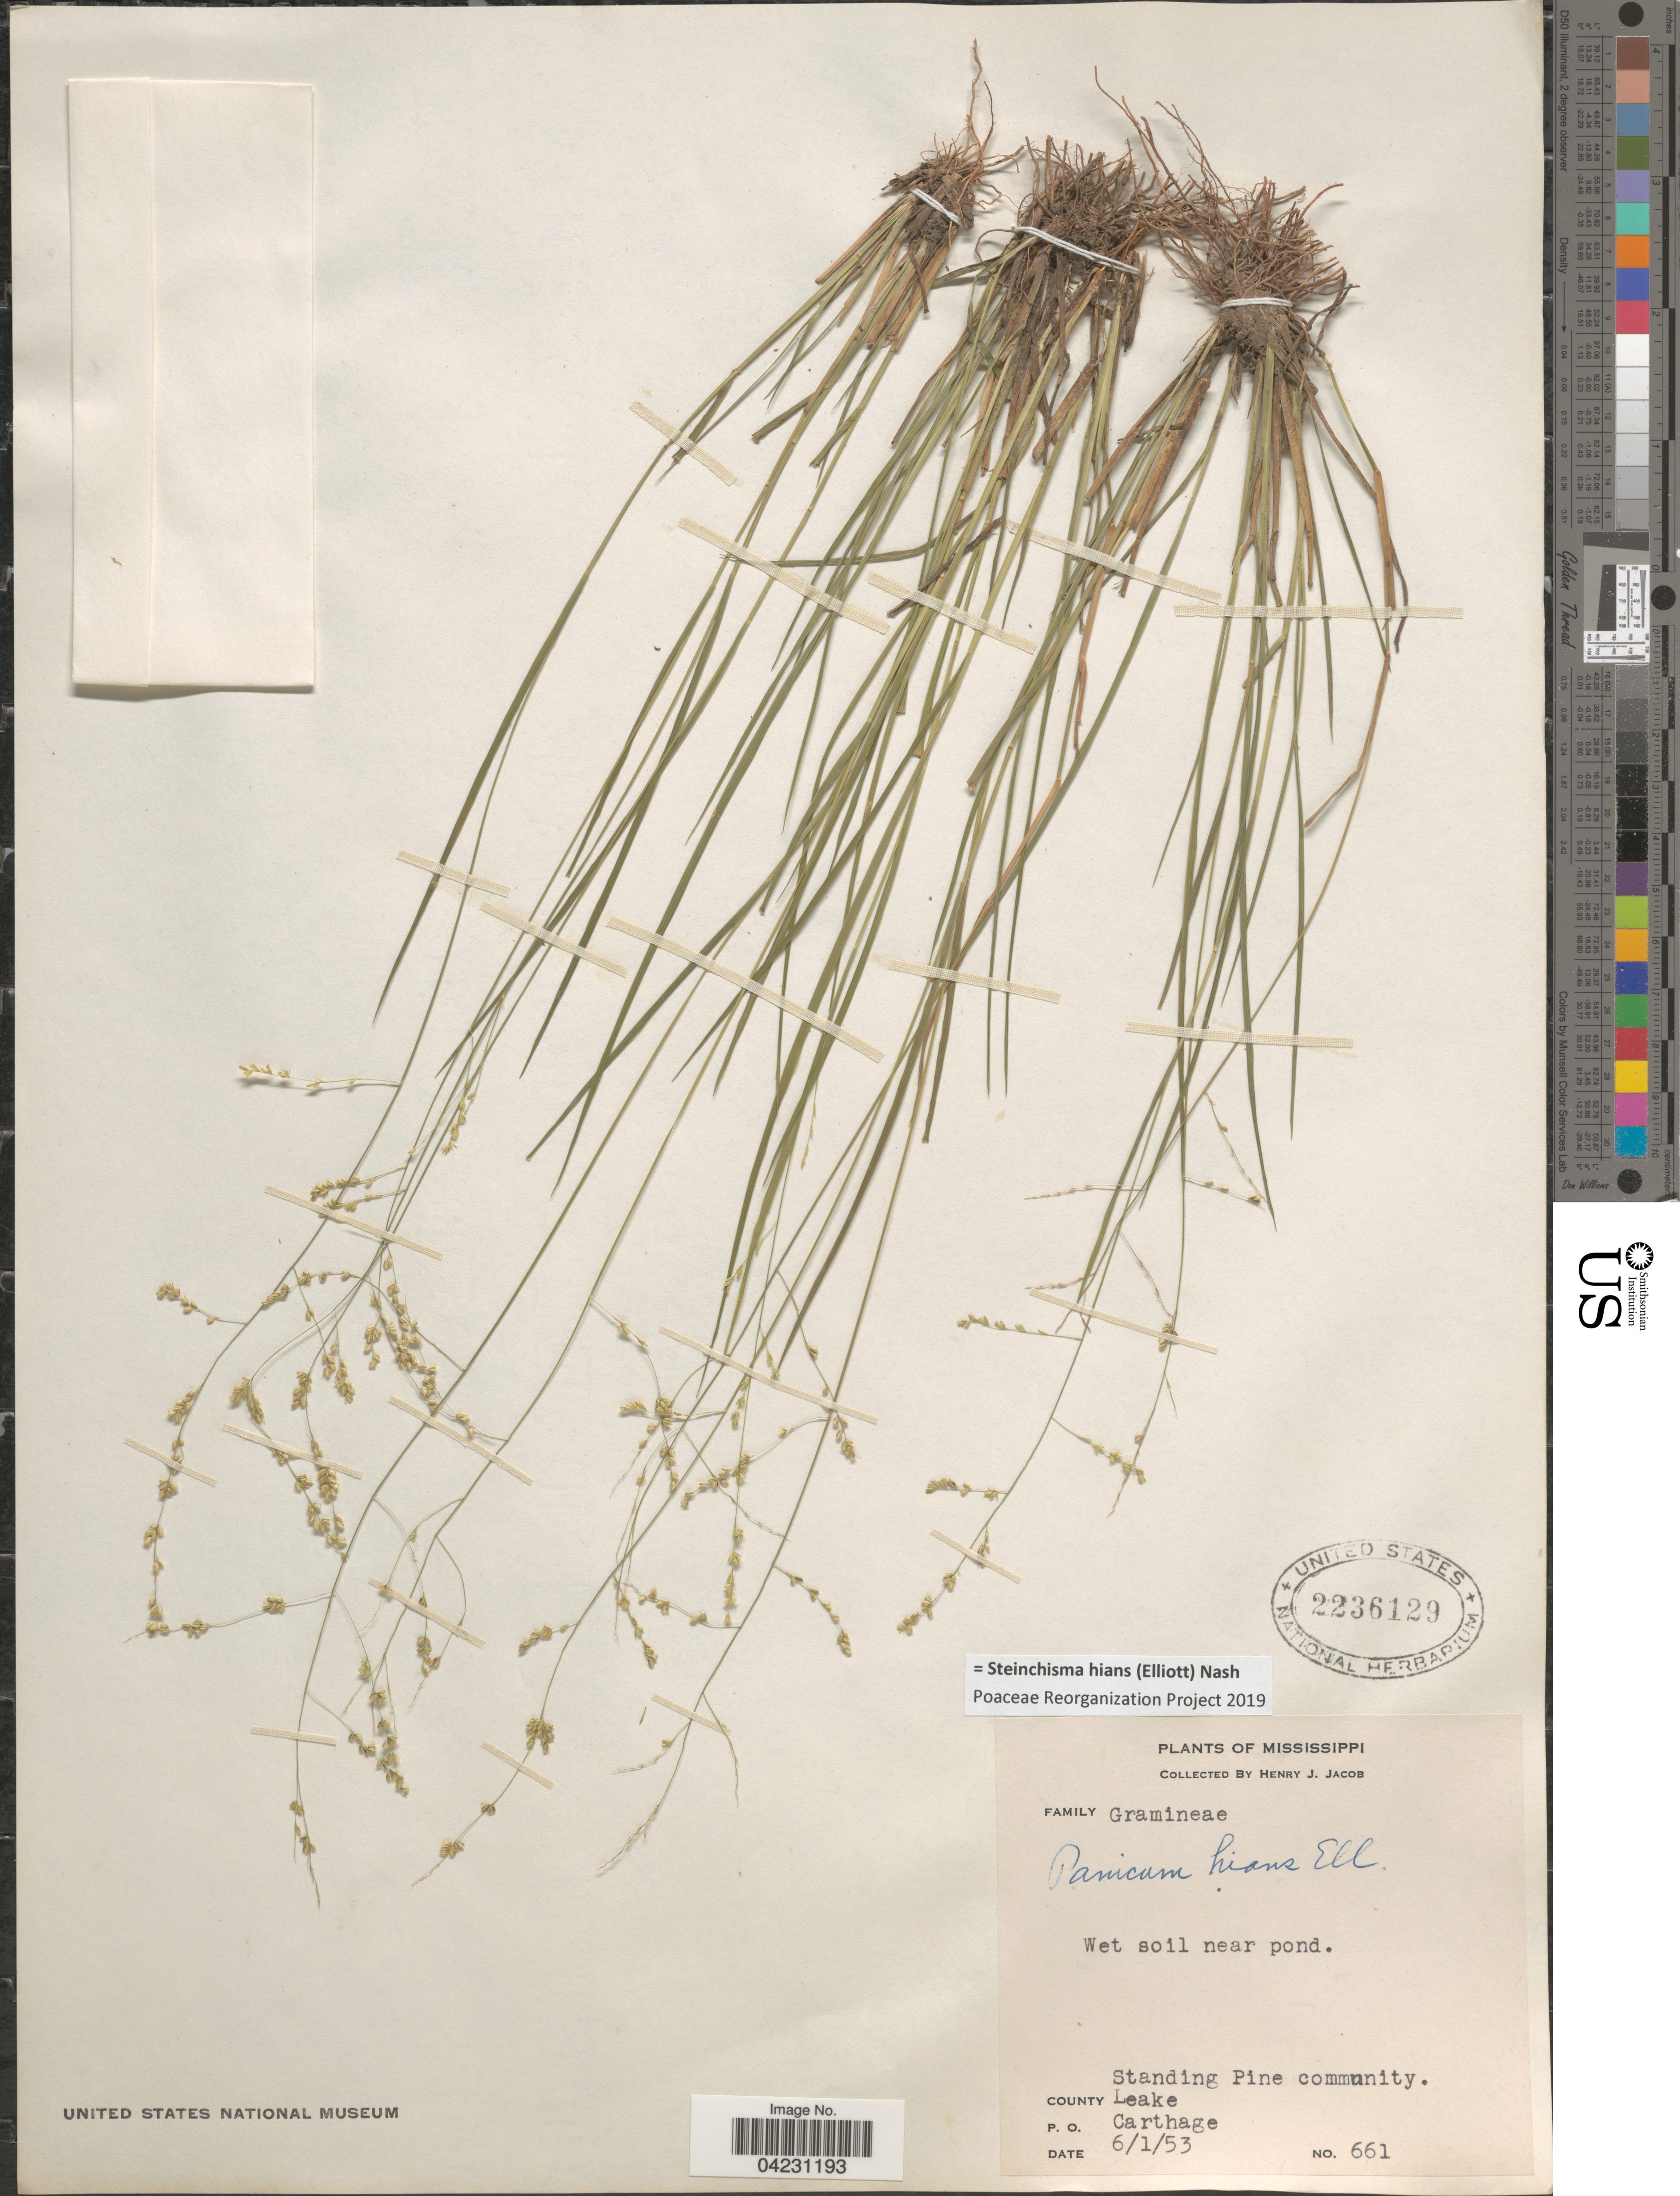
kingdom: Plantae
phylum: Tracheophyta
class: Liliopsida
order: Poales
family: Poaceae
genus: Steinchisma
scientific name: Steinchisma hians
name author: (Elliott) Nash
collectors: H. Jacob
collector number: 661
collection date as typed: Transcribed d/m/y: 1/6/53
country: United States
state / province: Mississippi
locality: Wet soil near pond. Standing Pine community. County Leake. P. O. Carthage.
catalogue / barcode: US 2236129